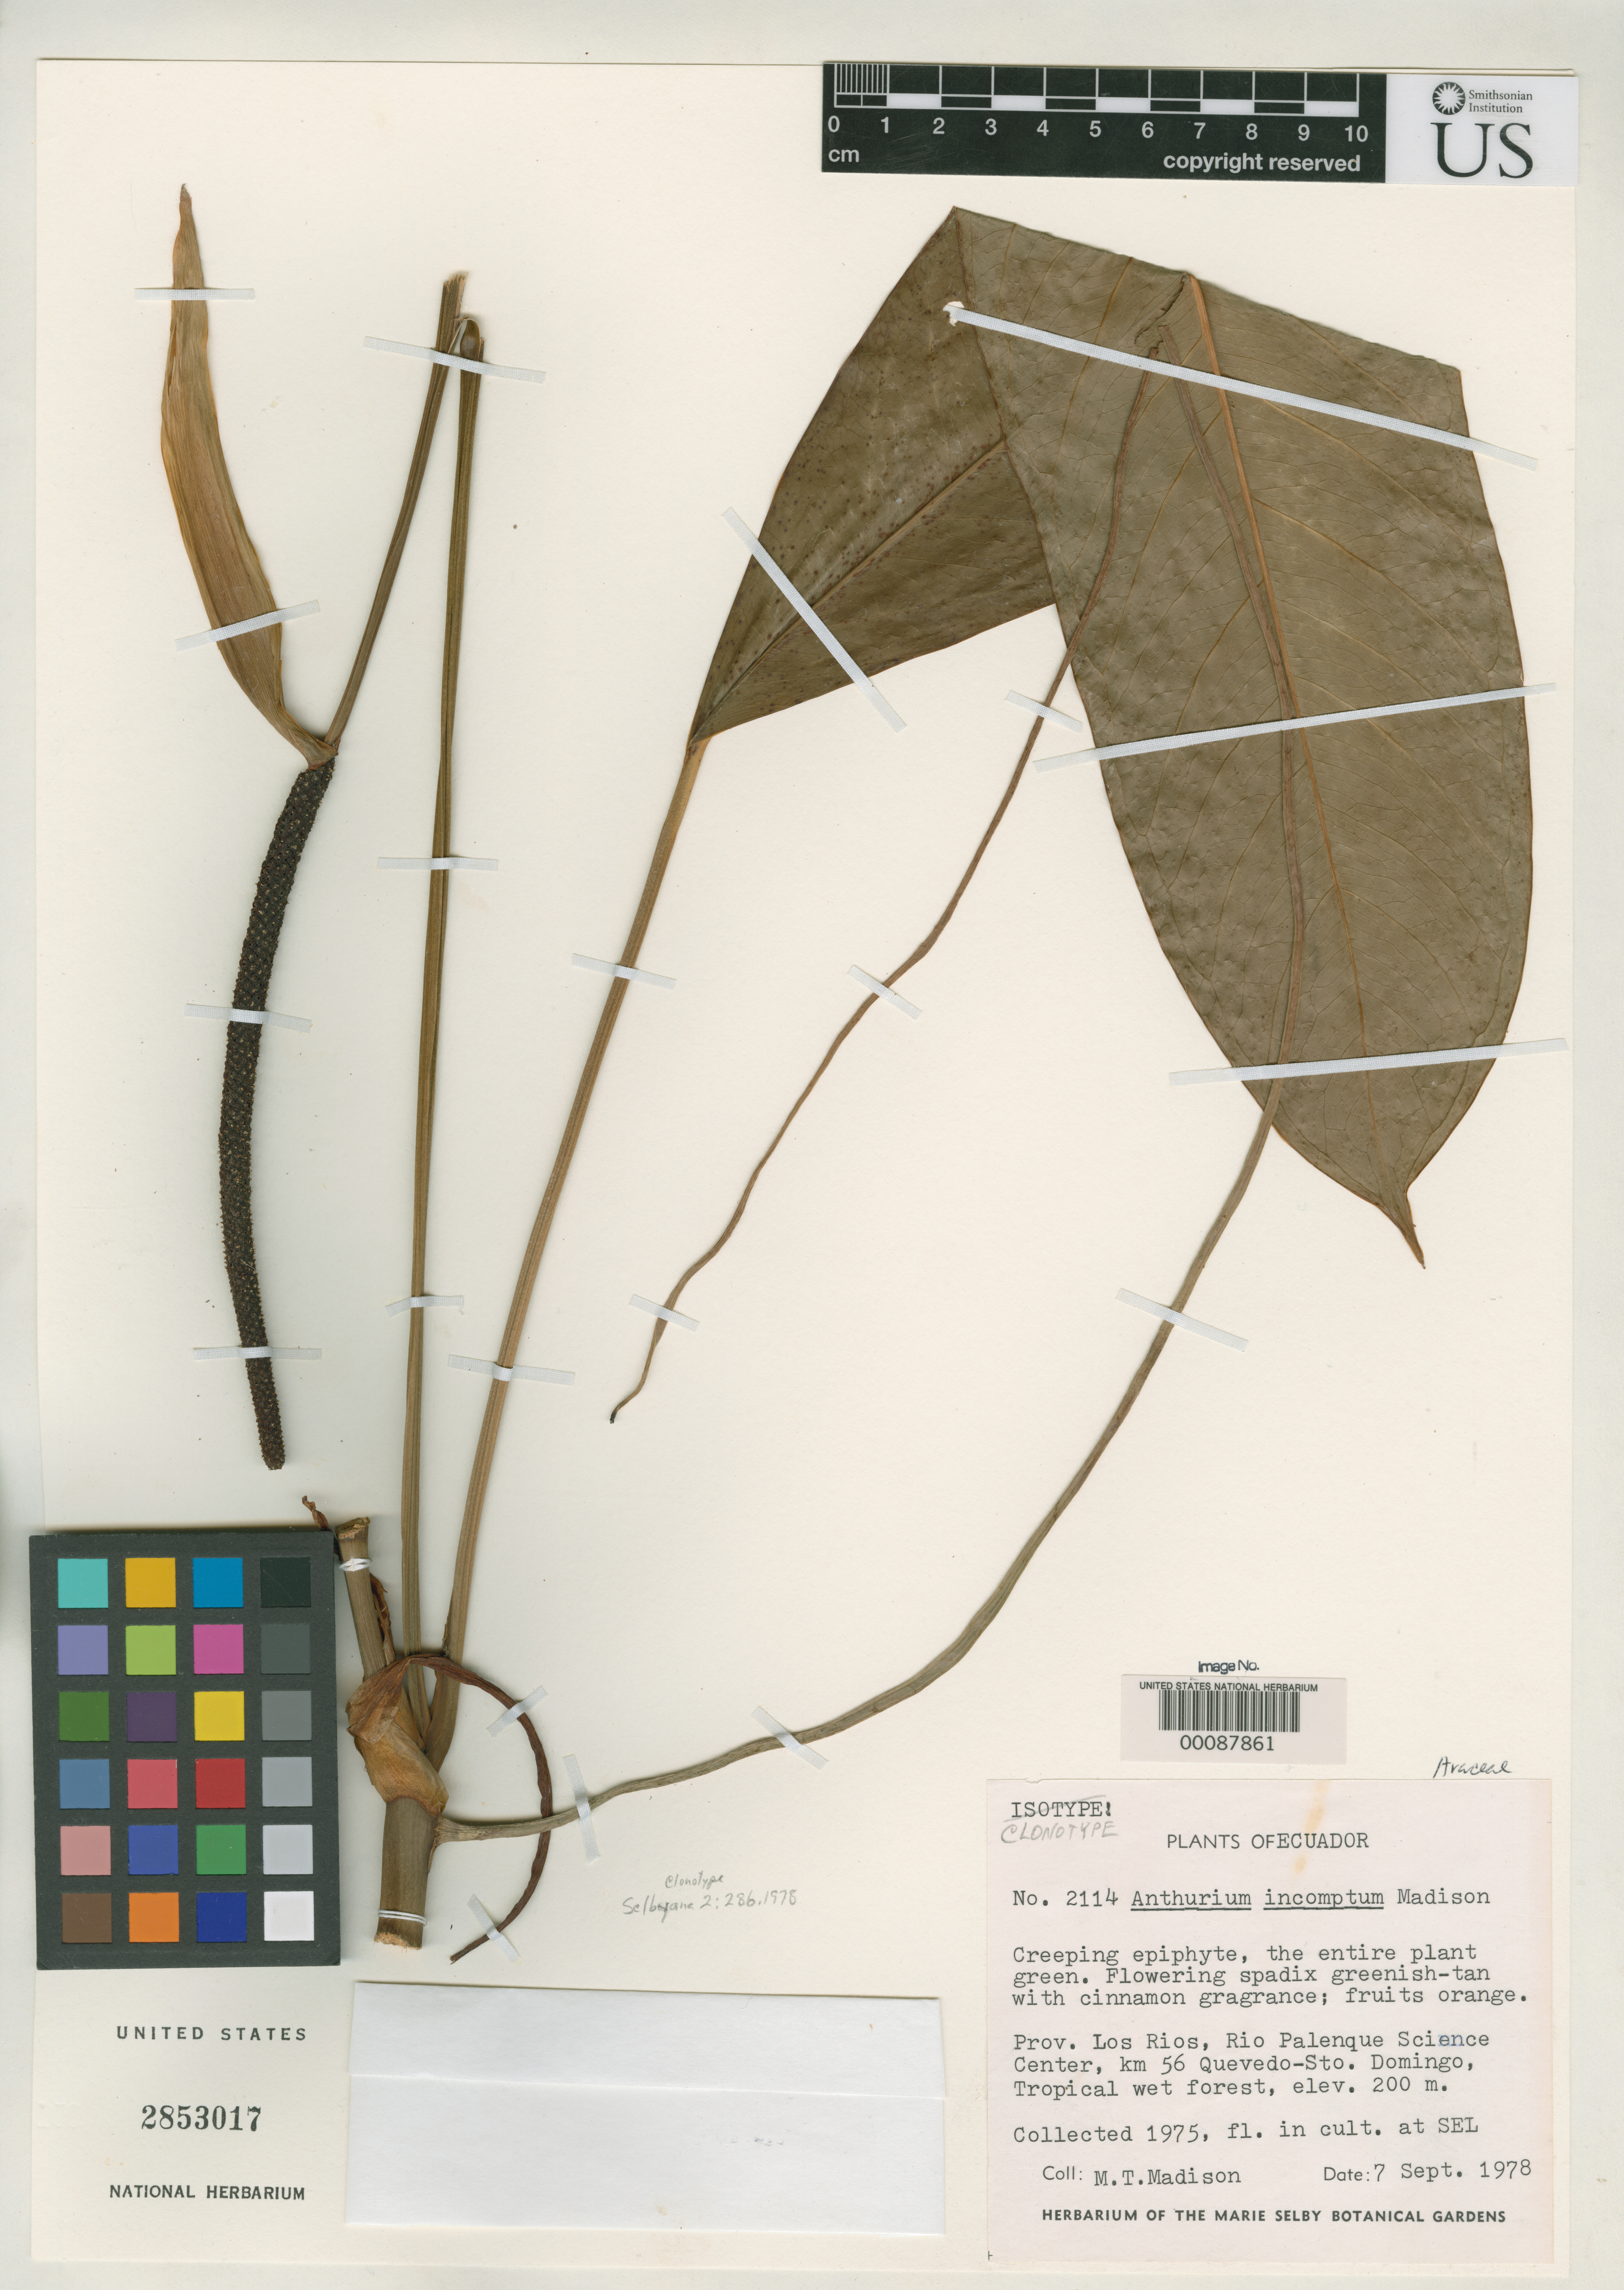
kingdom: Plantae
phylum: Tracheophyta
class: Liliopsida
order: Alismatales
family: Araceae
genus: Anthurium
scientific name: Anthurium incomptum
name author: Madison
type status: Type Material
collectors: M. T. Madison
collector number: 2114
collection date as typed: Nov 1975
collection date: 1975-11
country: Ecuador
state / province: Los Ríos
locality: Rio Palenque Science Center.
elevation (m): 200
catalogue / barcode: US 2853017